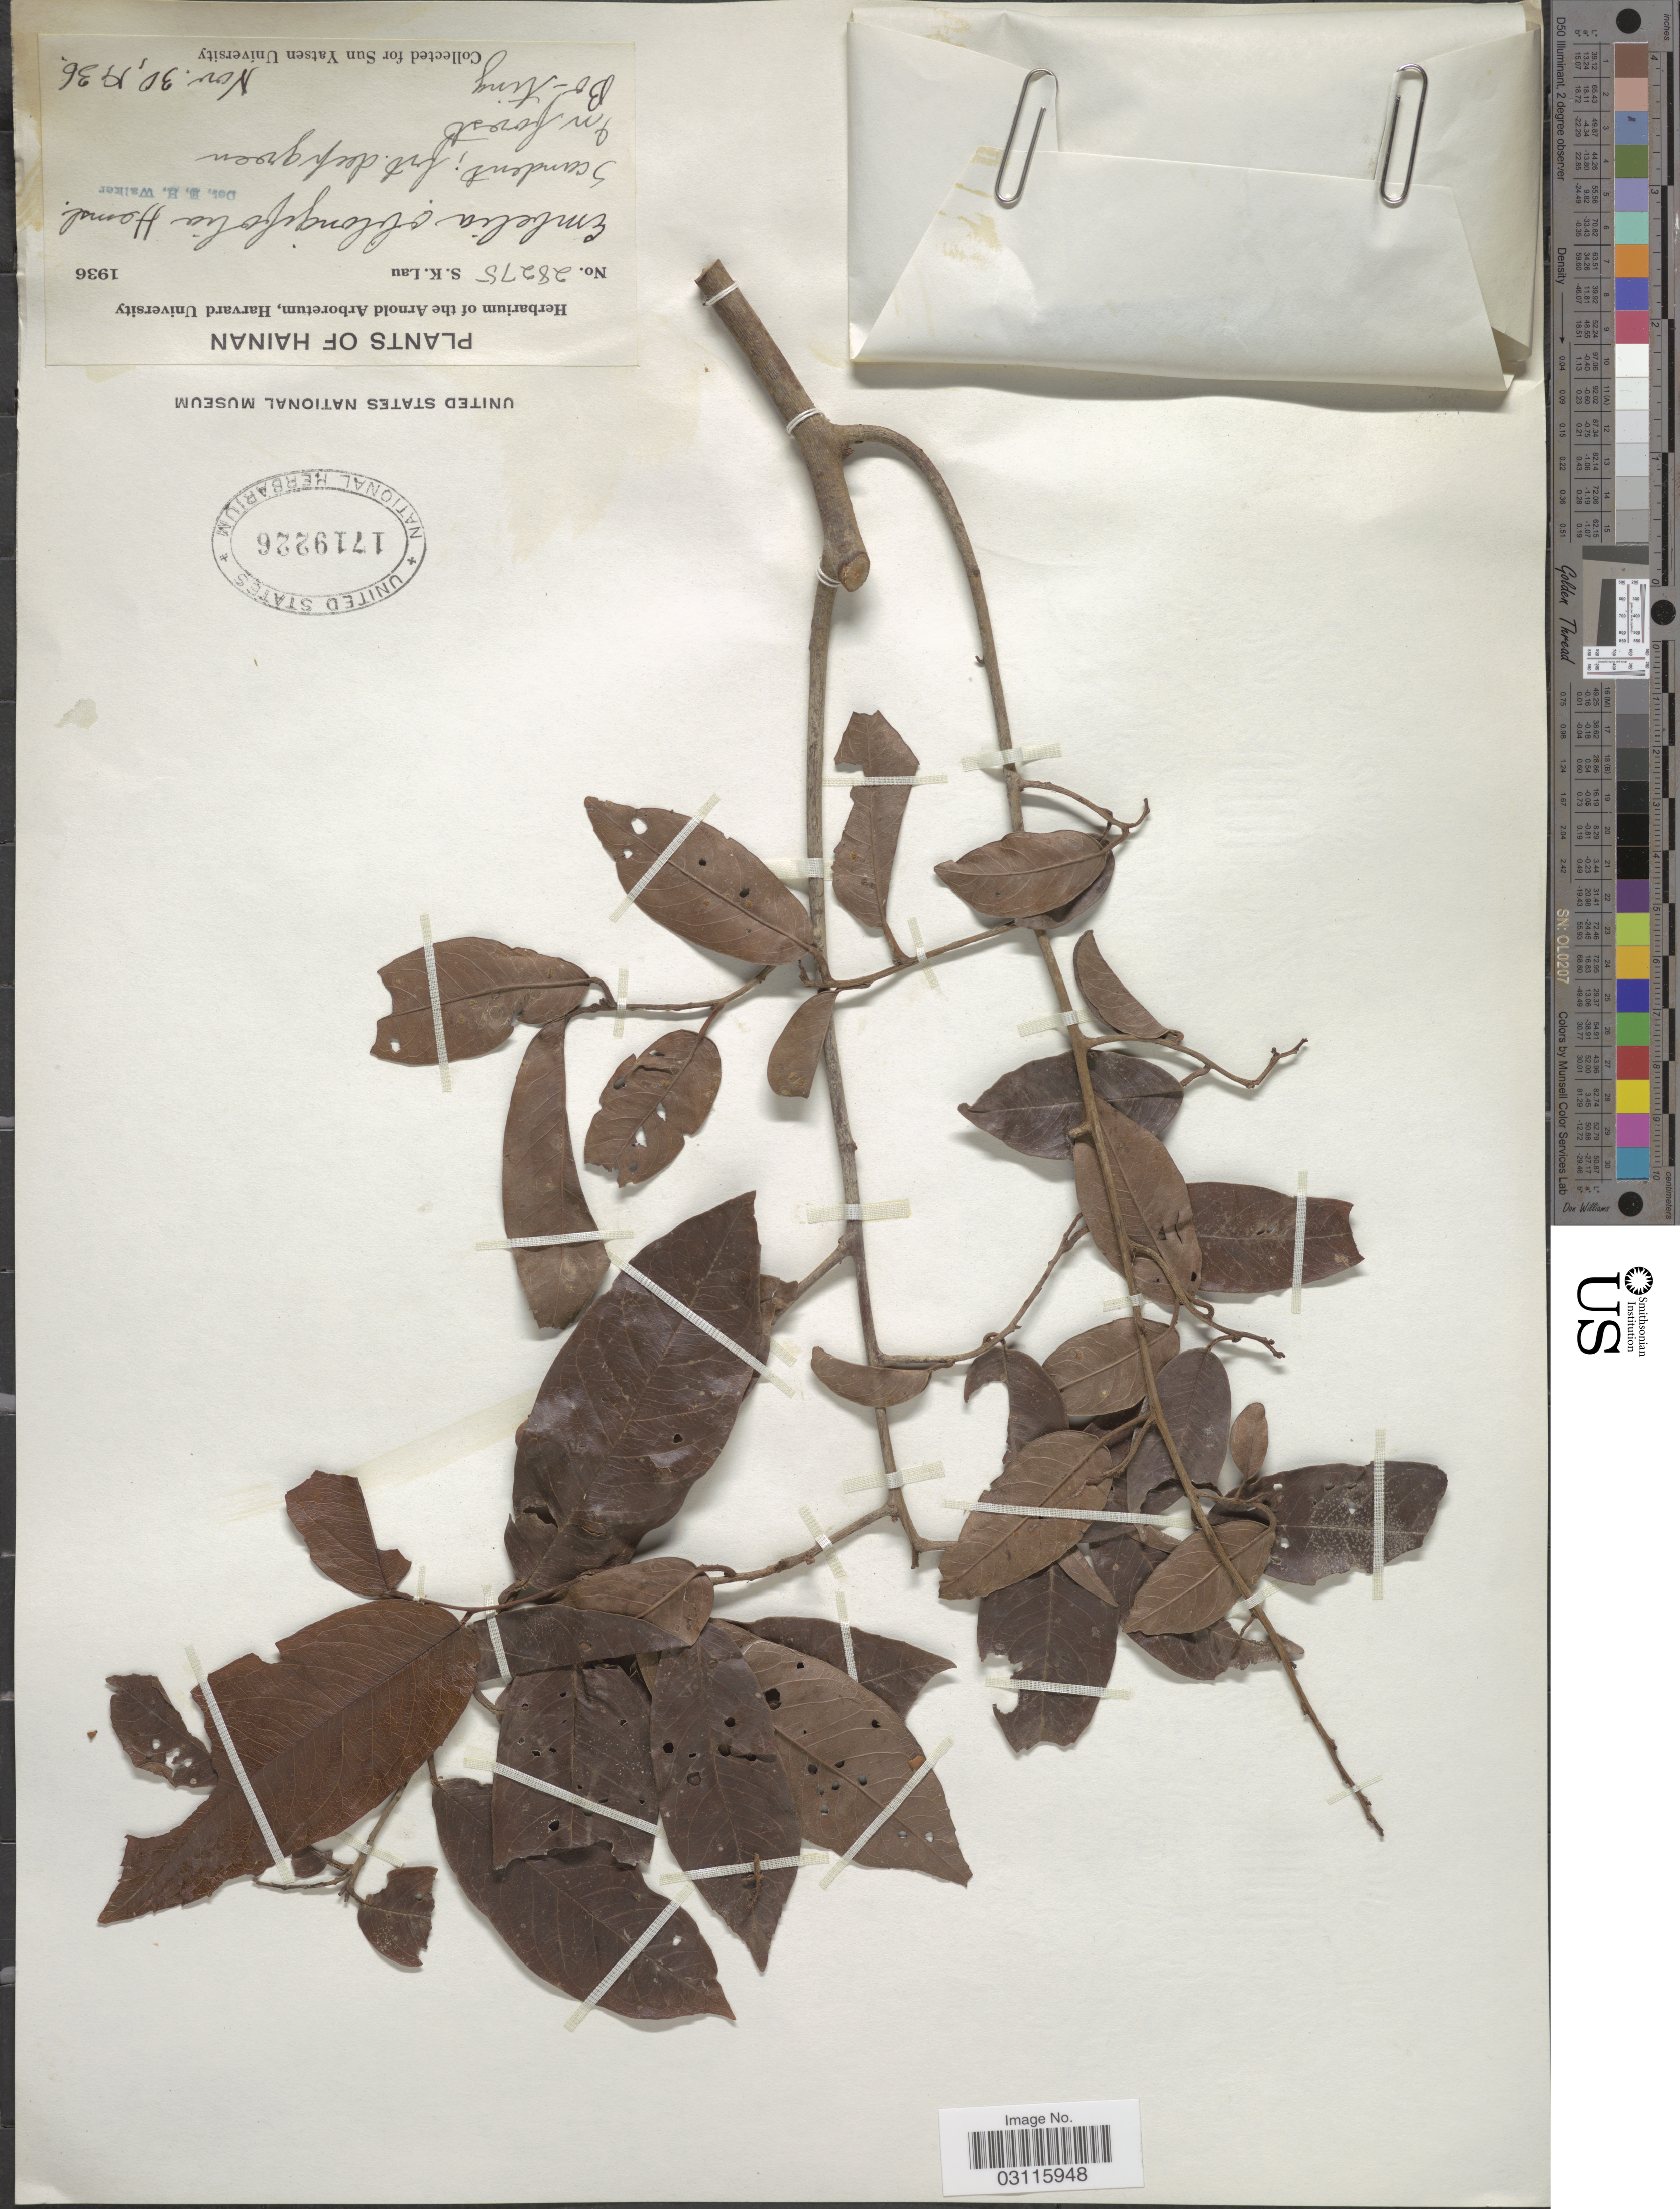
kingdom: Plantae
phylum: Tracheophyta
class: Magnoliopsida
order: Ericales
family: Primulaceae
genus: Embelia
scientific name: Embelia oblongifolia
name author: Hemsl.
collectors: S. K. Lau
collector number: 28275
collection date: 1936-11-30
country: China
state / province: Hainan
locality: Bo-ting.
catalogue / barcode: US 1719226